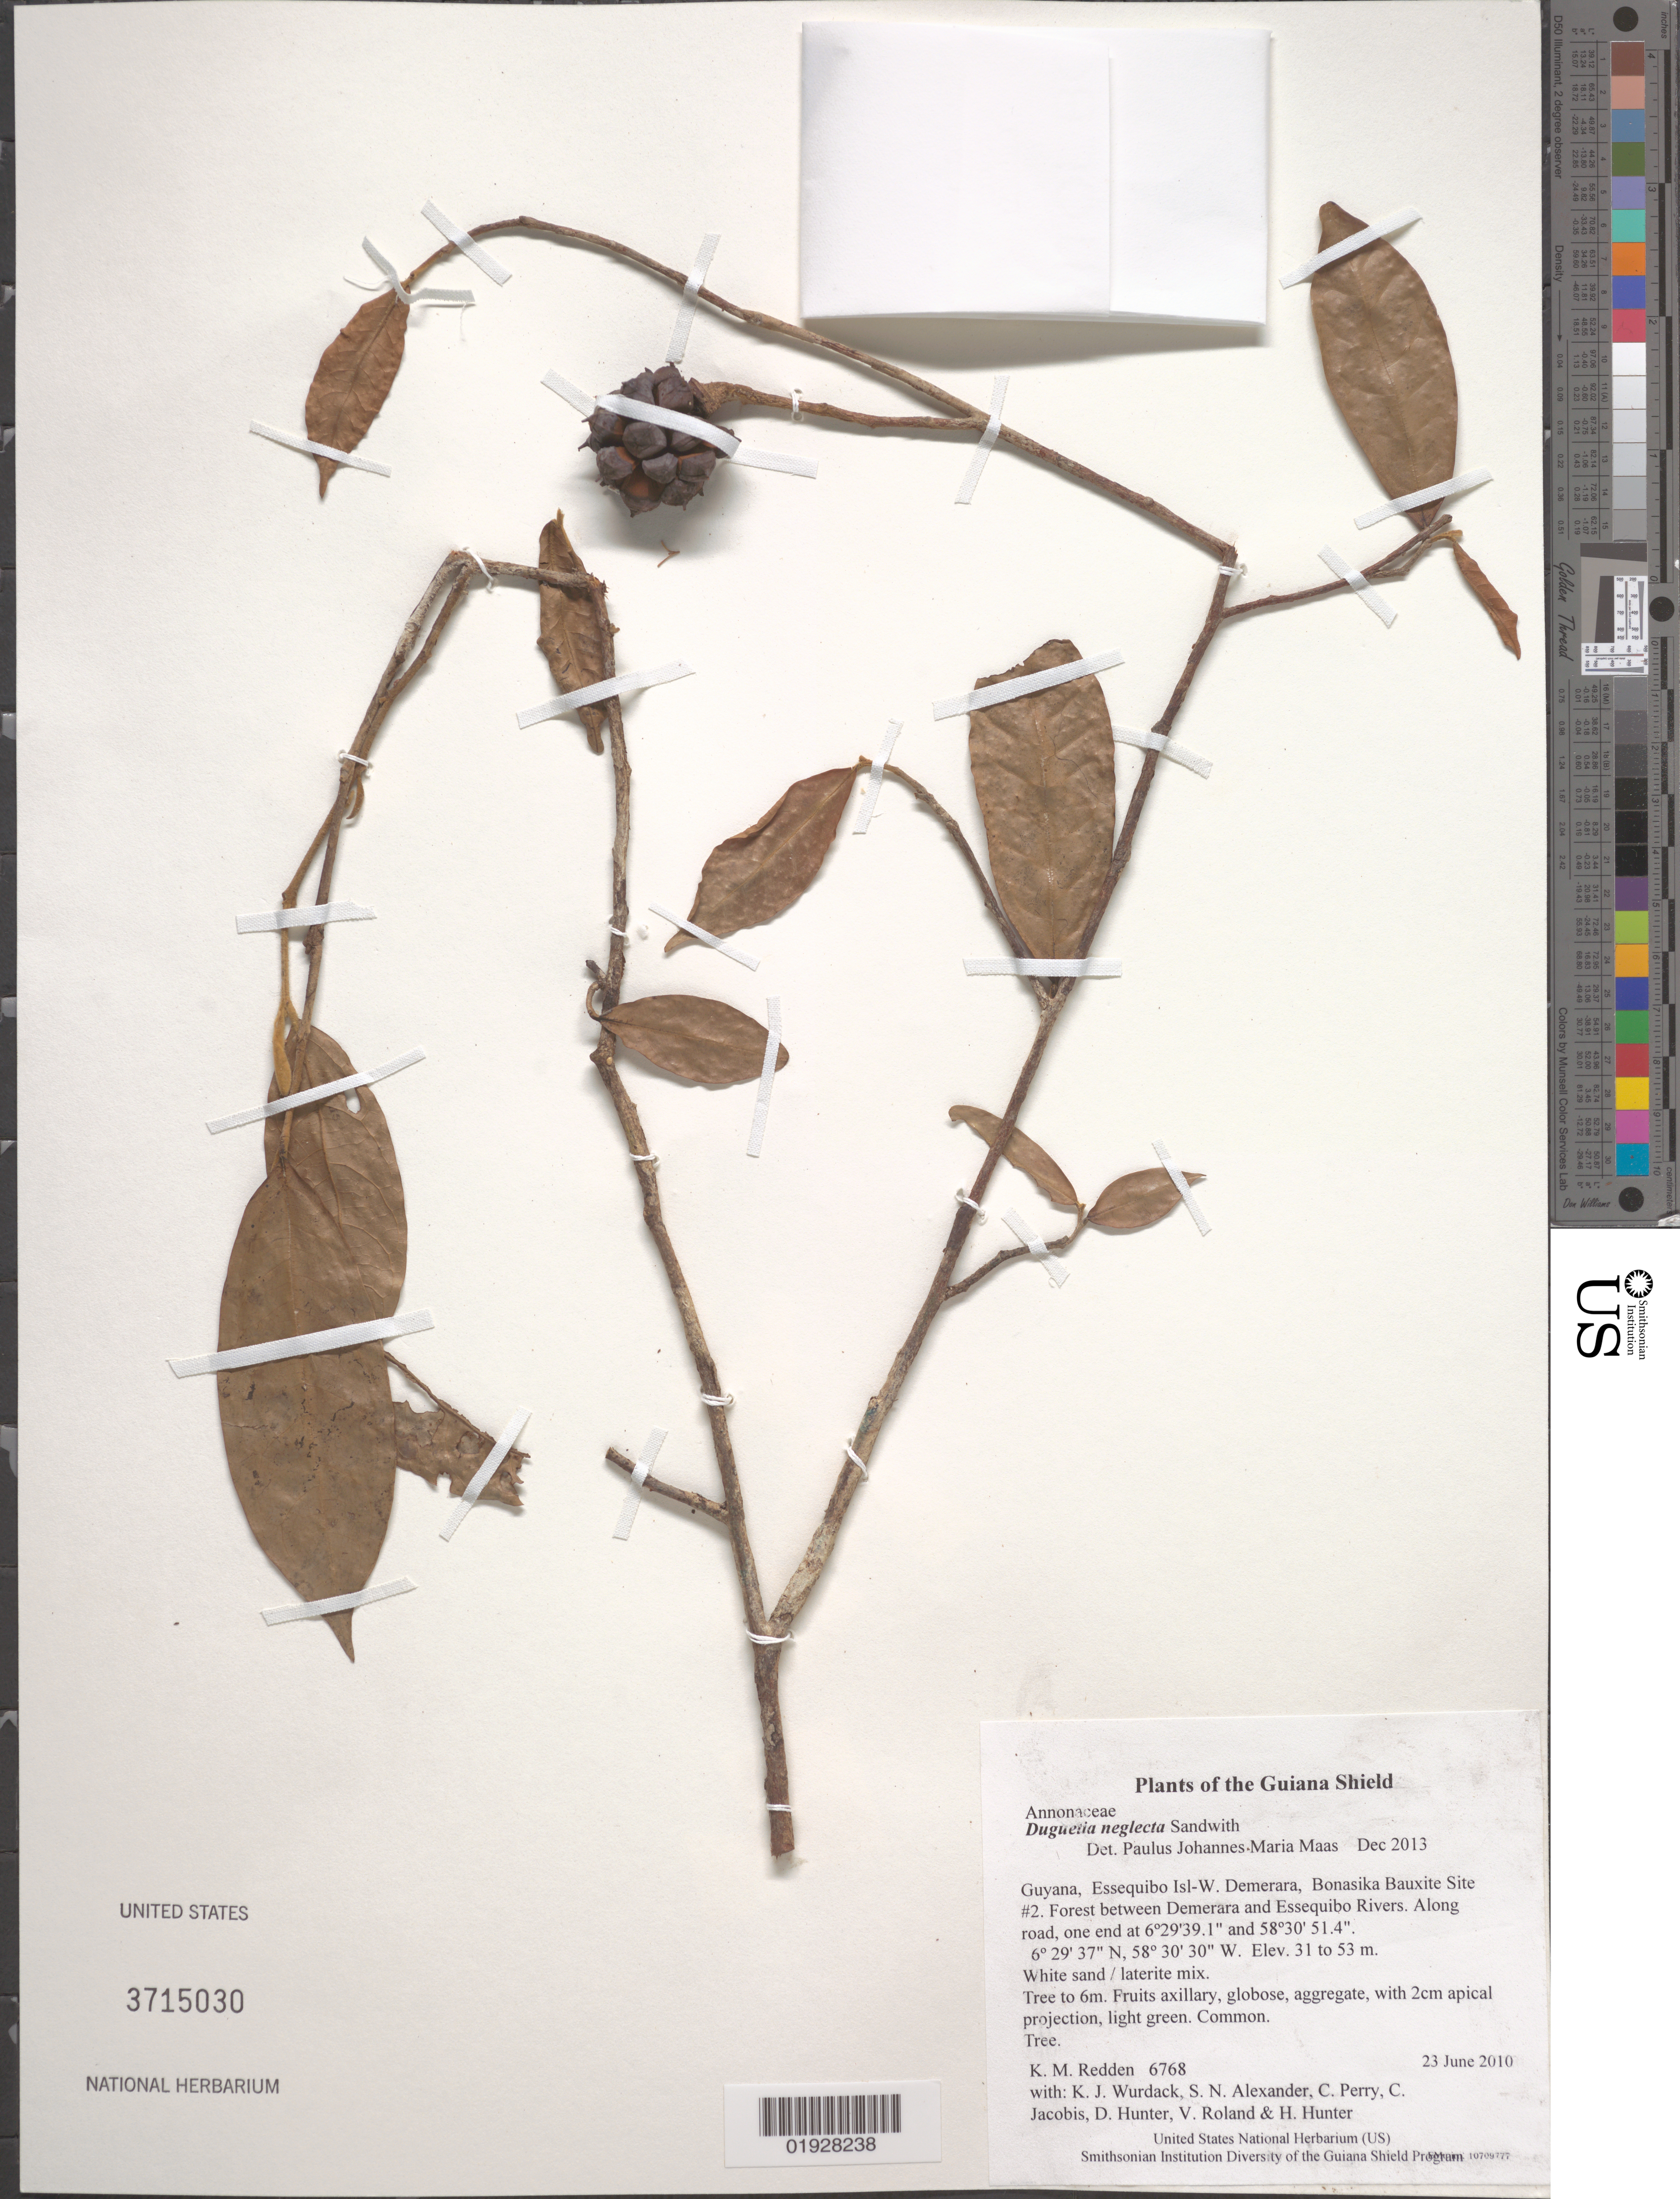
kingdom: Plantae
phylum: Tracheophyta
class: Magnoliopsida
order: Magnoliales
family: Annonaceae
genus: Duguetia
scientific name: Duguetia rigida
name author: R.E. Fr.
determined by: Maas, Paul J. M.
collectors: K. M. Redden, K. Wurdack, S. N. Alexander, C. Perry, C. Jacobis, D. Hunter, V. Roland & H. Hunter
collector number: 6768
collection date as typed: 23 June 2010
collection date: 2010-06-23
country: Guyana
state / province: Essequibo Isl-W. Demerara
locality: Bonasika Bauxite Site #2. Forest between Demerara and Essequibo Rivers. Along road, one end at 6º29'39.1" and 58º30' 51.4"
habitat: White sand / laterite mix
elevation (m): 31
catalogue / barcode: US 3715030